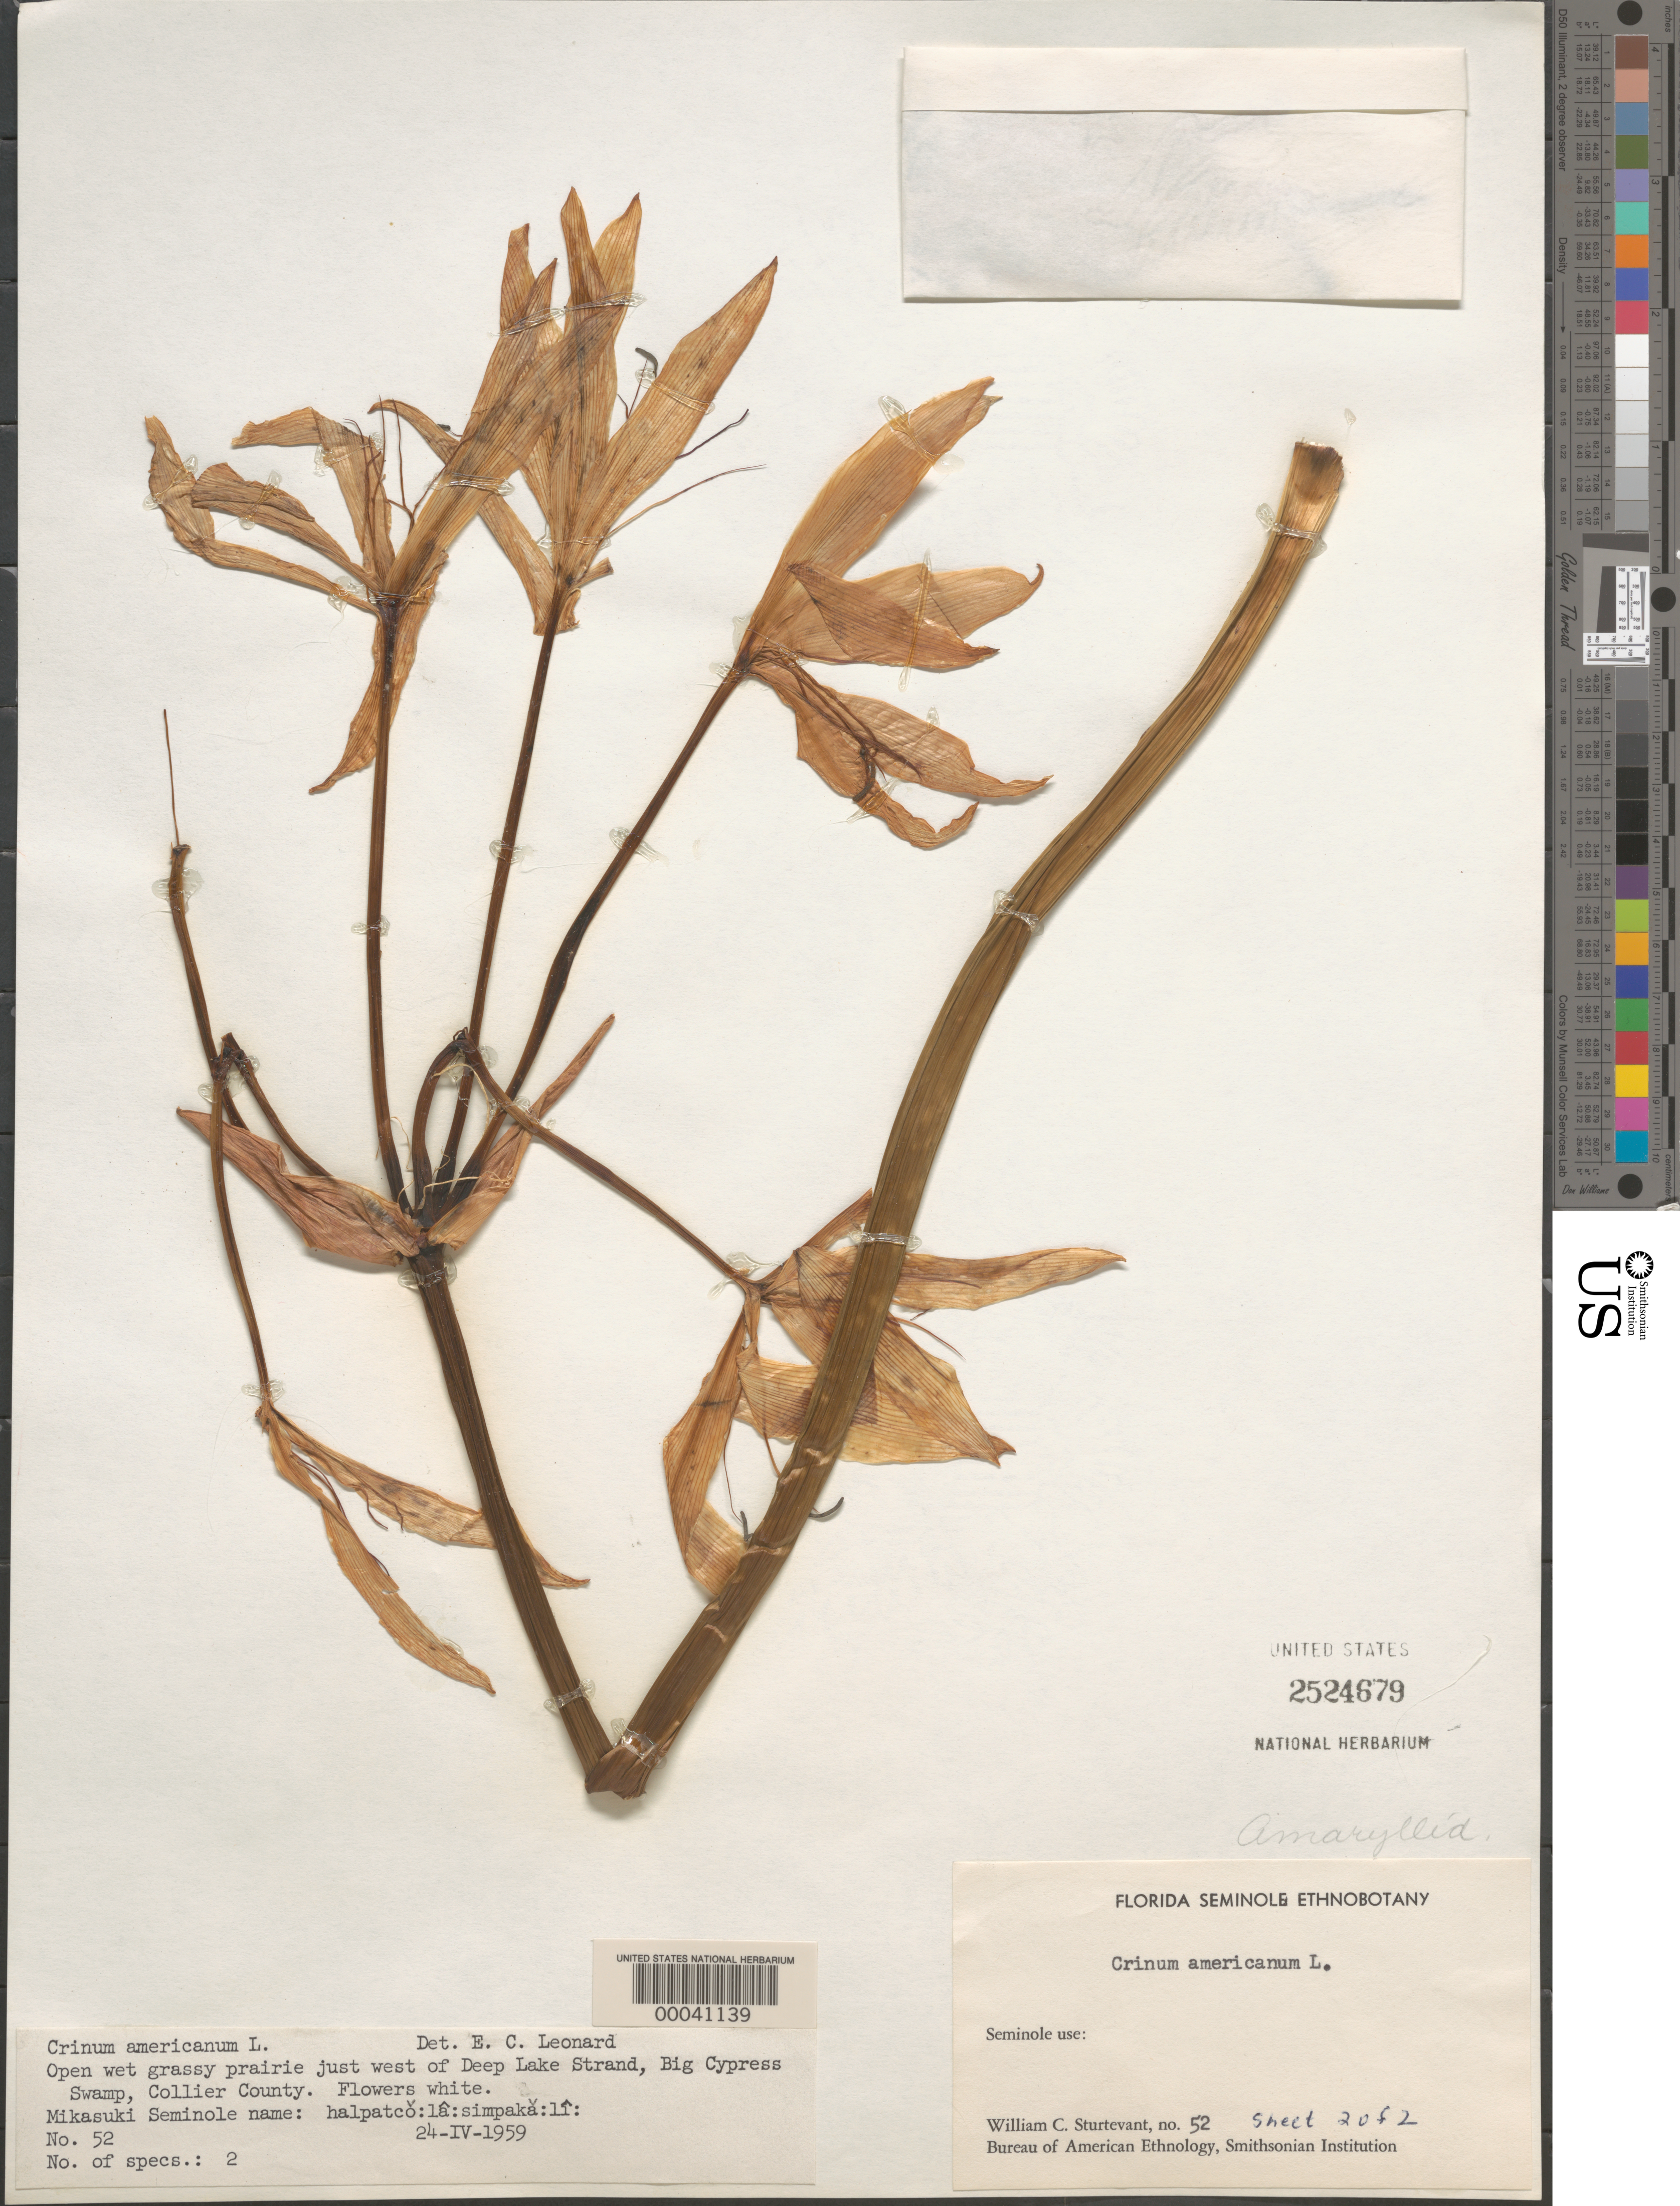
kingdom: Plantae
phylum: Tracheophyta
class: Liliopsida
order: Asparagales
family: Amaryllidaceae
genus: Crinum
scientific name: Crinum americanum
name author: L.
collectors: W. Sturtevant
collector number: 52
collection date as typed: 24 Apr 1959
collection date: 1959-04-24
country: United States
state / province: Florida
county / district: Collier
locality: Just west of Deep Lake Strand, Big Cypress swamp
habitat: Open wet grassy prairie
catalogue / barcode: US 2524679